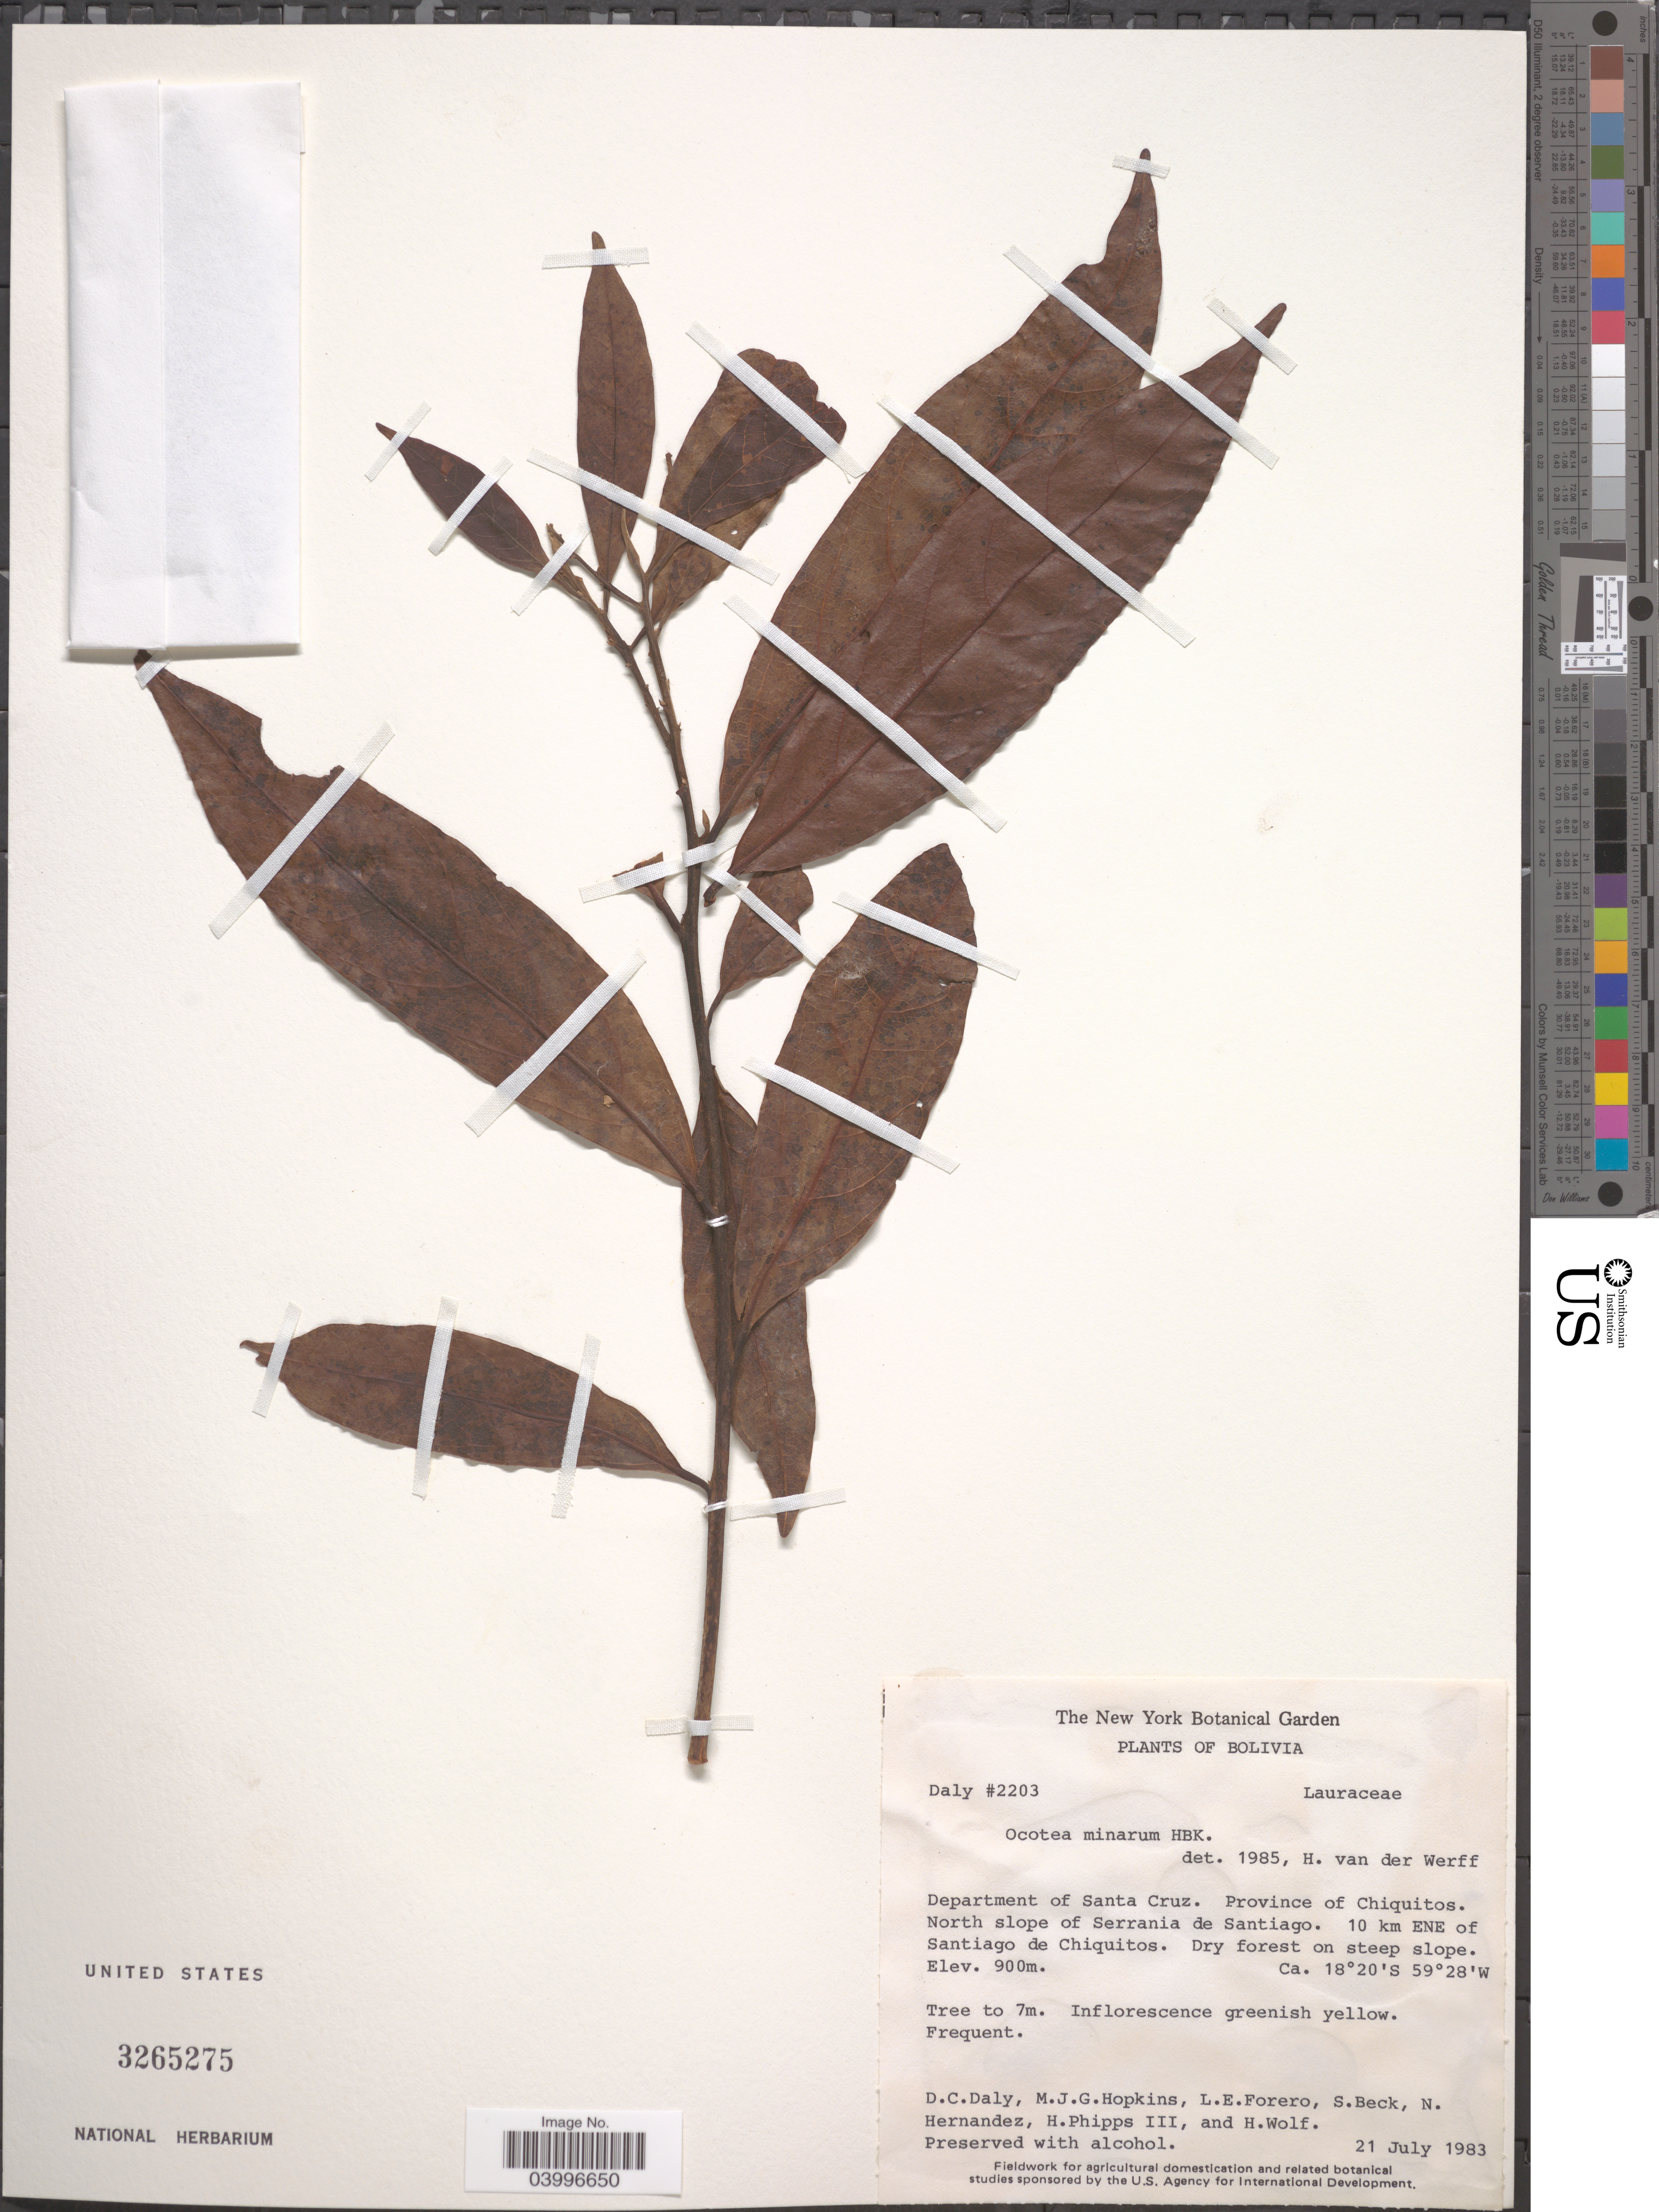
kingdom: Plantae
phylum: Tracheophyta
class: Magnoliopsida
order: Laurales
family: Lauraceae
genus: Ocotea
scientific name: Ocotea minarum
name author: (Nees & Mart.) Mez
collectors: D. C. Daly, M. J. G. Hopkins, L. Forero, S. G. Beck & et al.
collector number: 2203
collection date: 1983-07-21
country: Bolivia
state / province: Santa Cruz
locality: Department of Santa Cruz. Province of Chiquitos. North slope of Serrandia de Santiago. 10 km ENE of Santiago de Chiquitos.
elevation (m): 900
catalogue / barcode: US 3265275